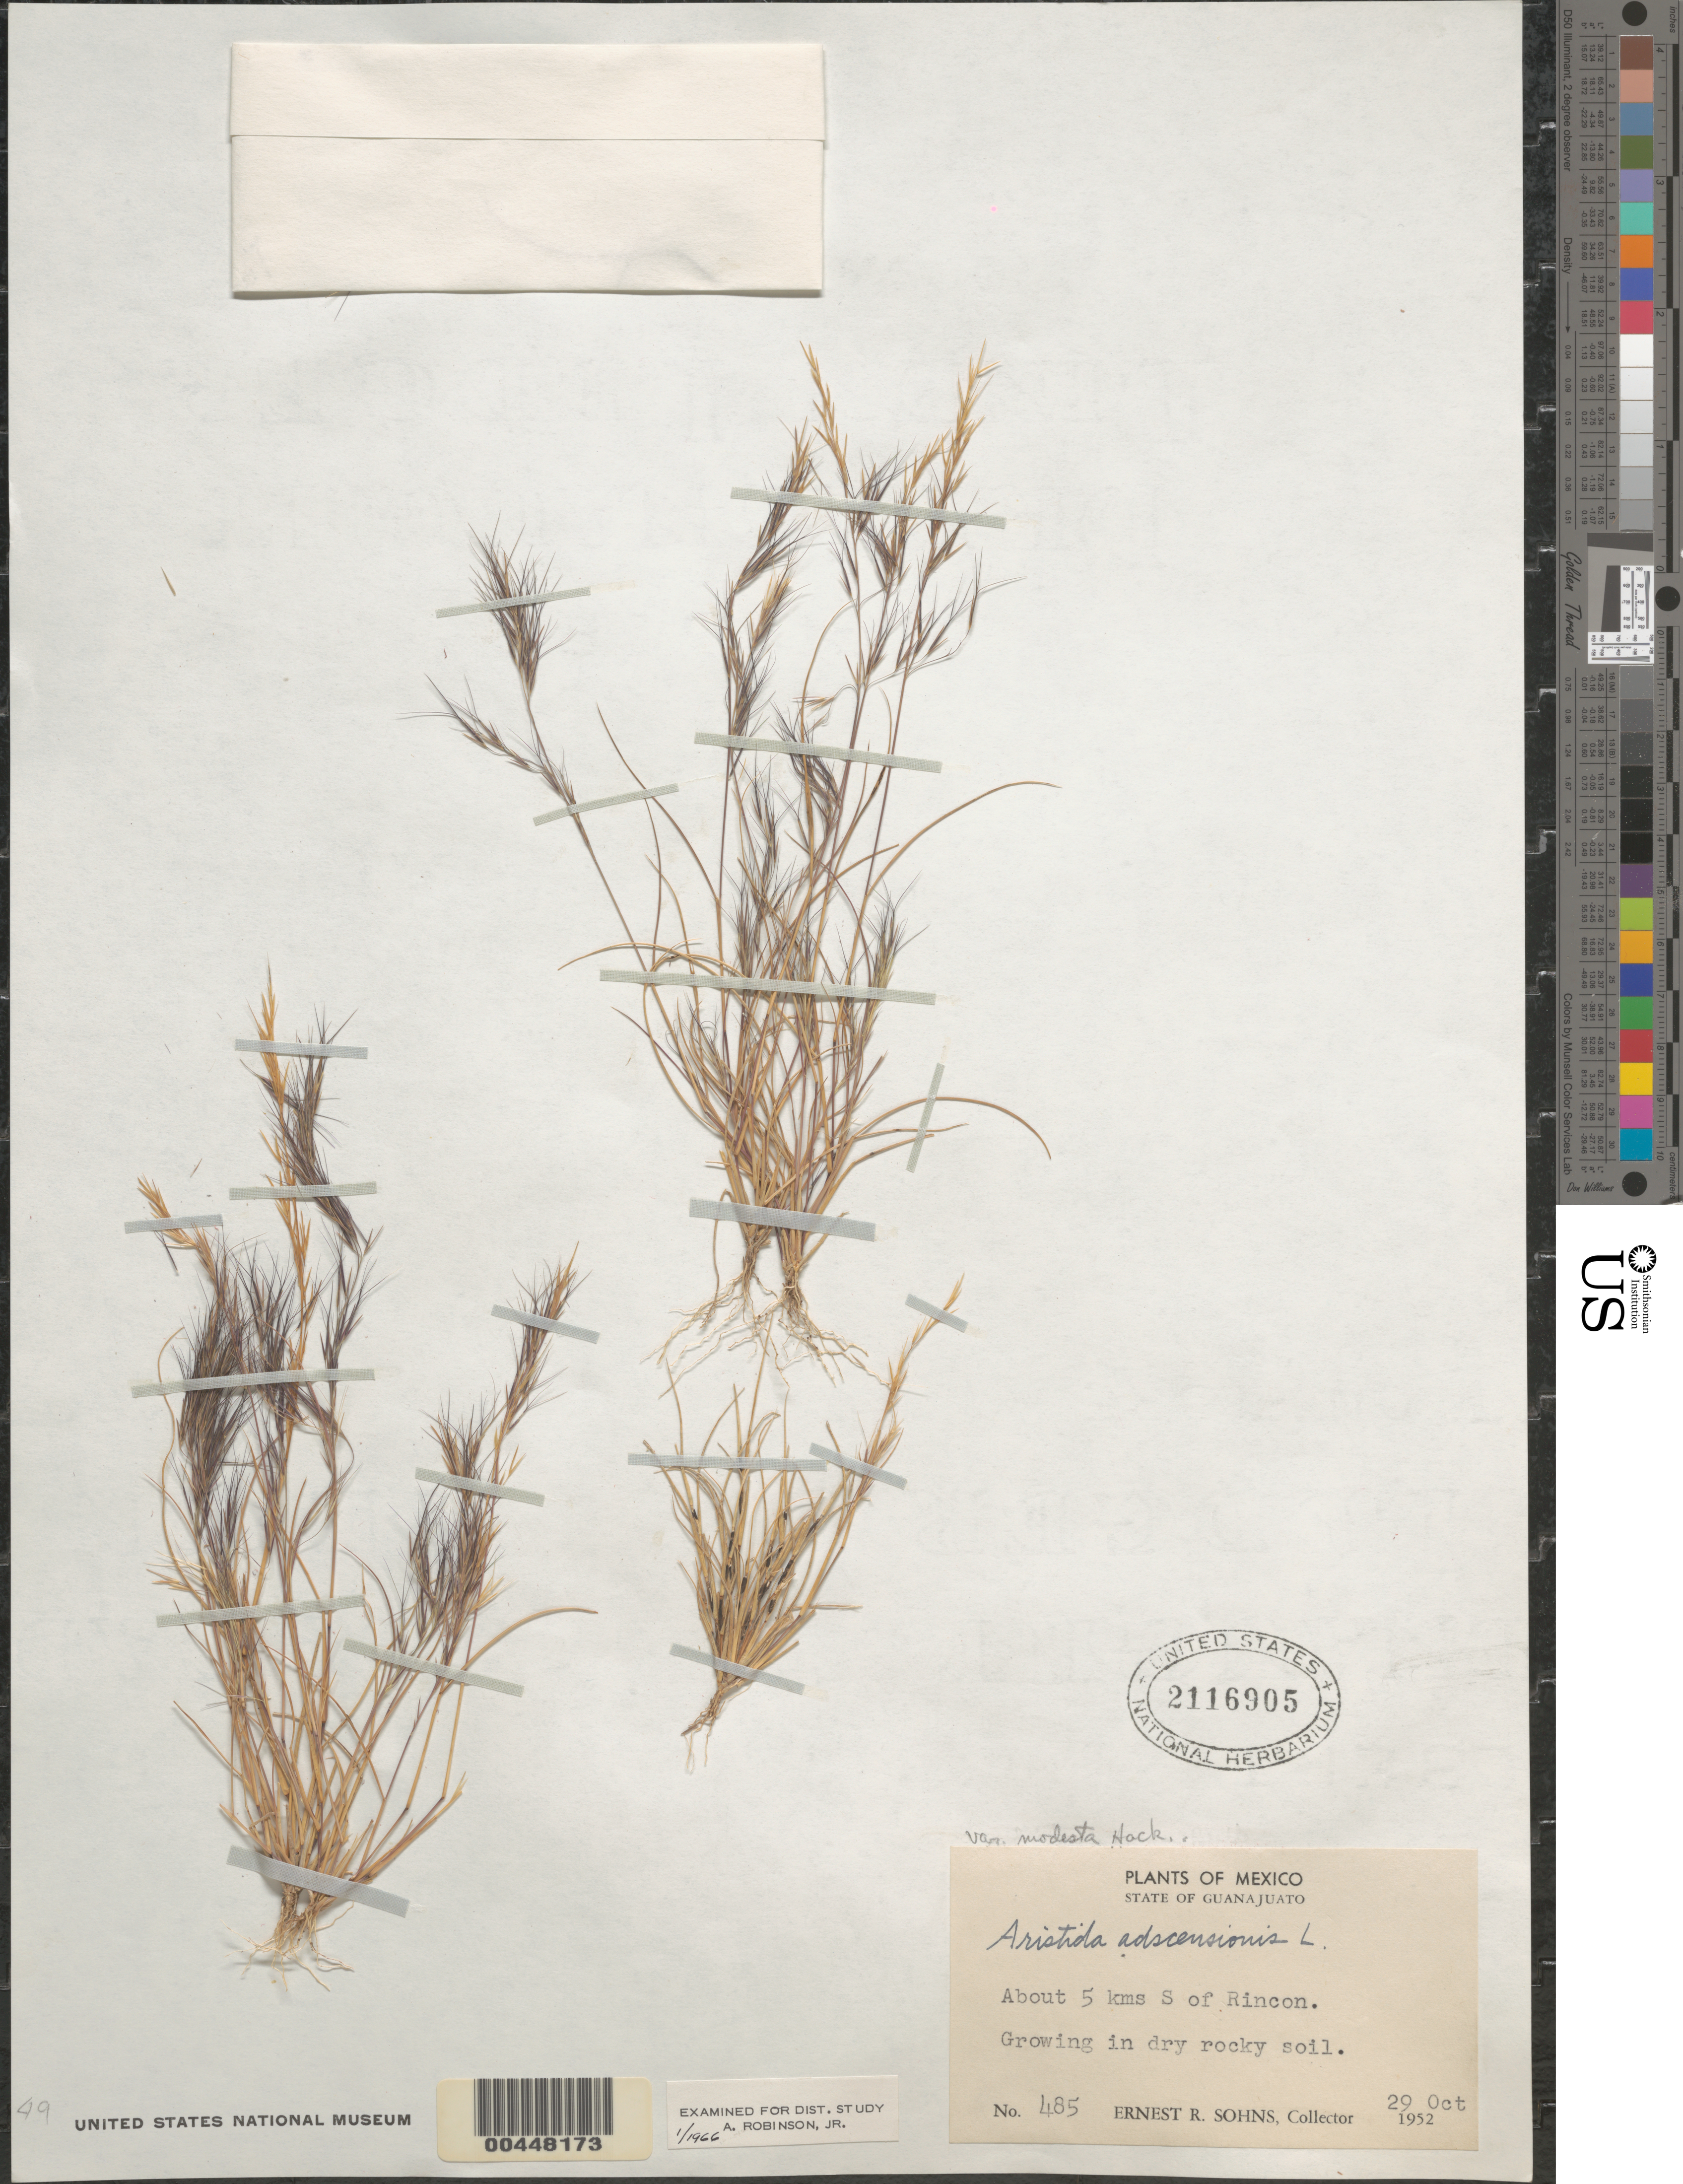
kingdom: Plantae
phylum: Tracheophyta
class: Liliopsida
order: Poales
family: Poaceae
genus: Aristida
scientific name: Aristida adscensionis var. modesta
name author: Hack. in Stuck.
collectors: E. R. Sohns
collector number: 485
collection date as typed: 29 Oct 1952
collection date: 1952-10-29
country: Mexico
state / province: Guanajuato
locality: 5 kms S of Rincon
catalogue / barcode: US 2116905